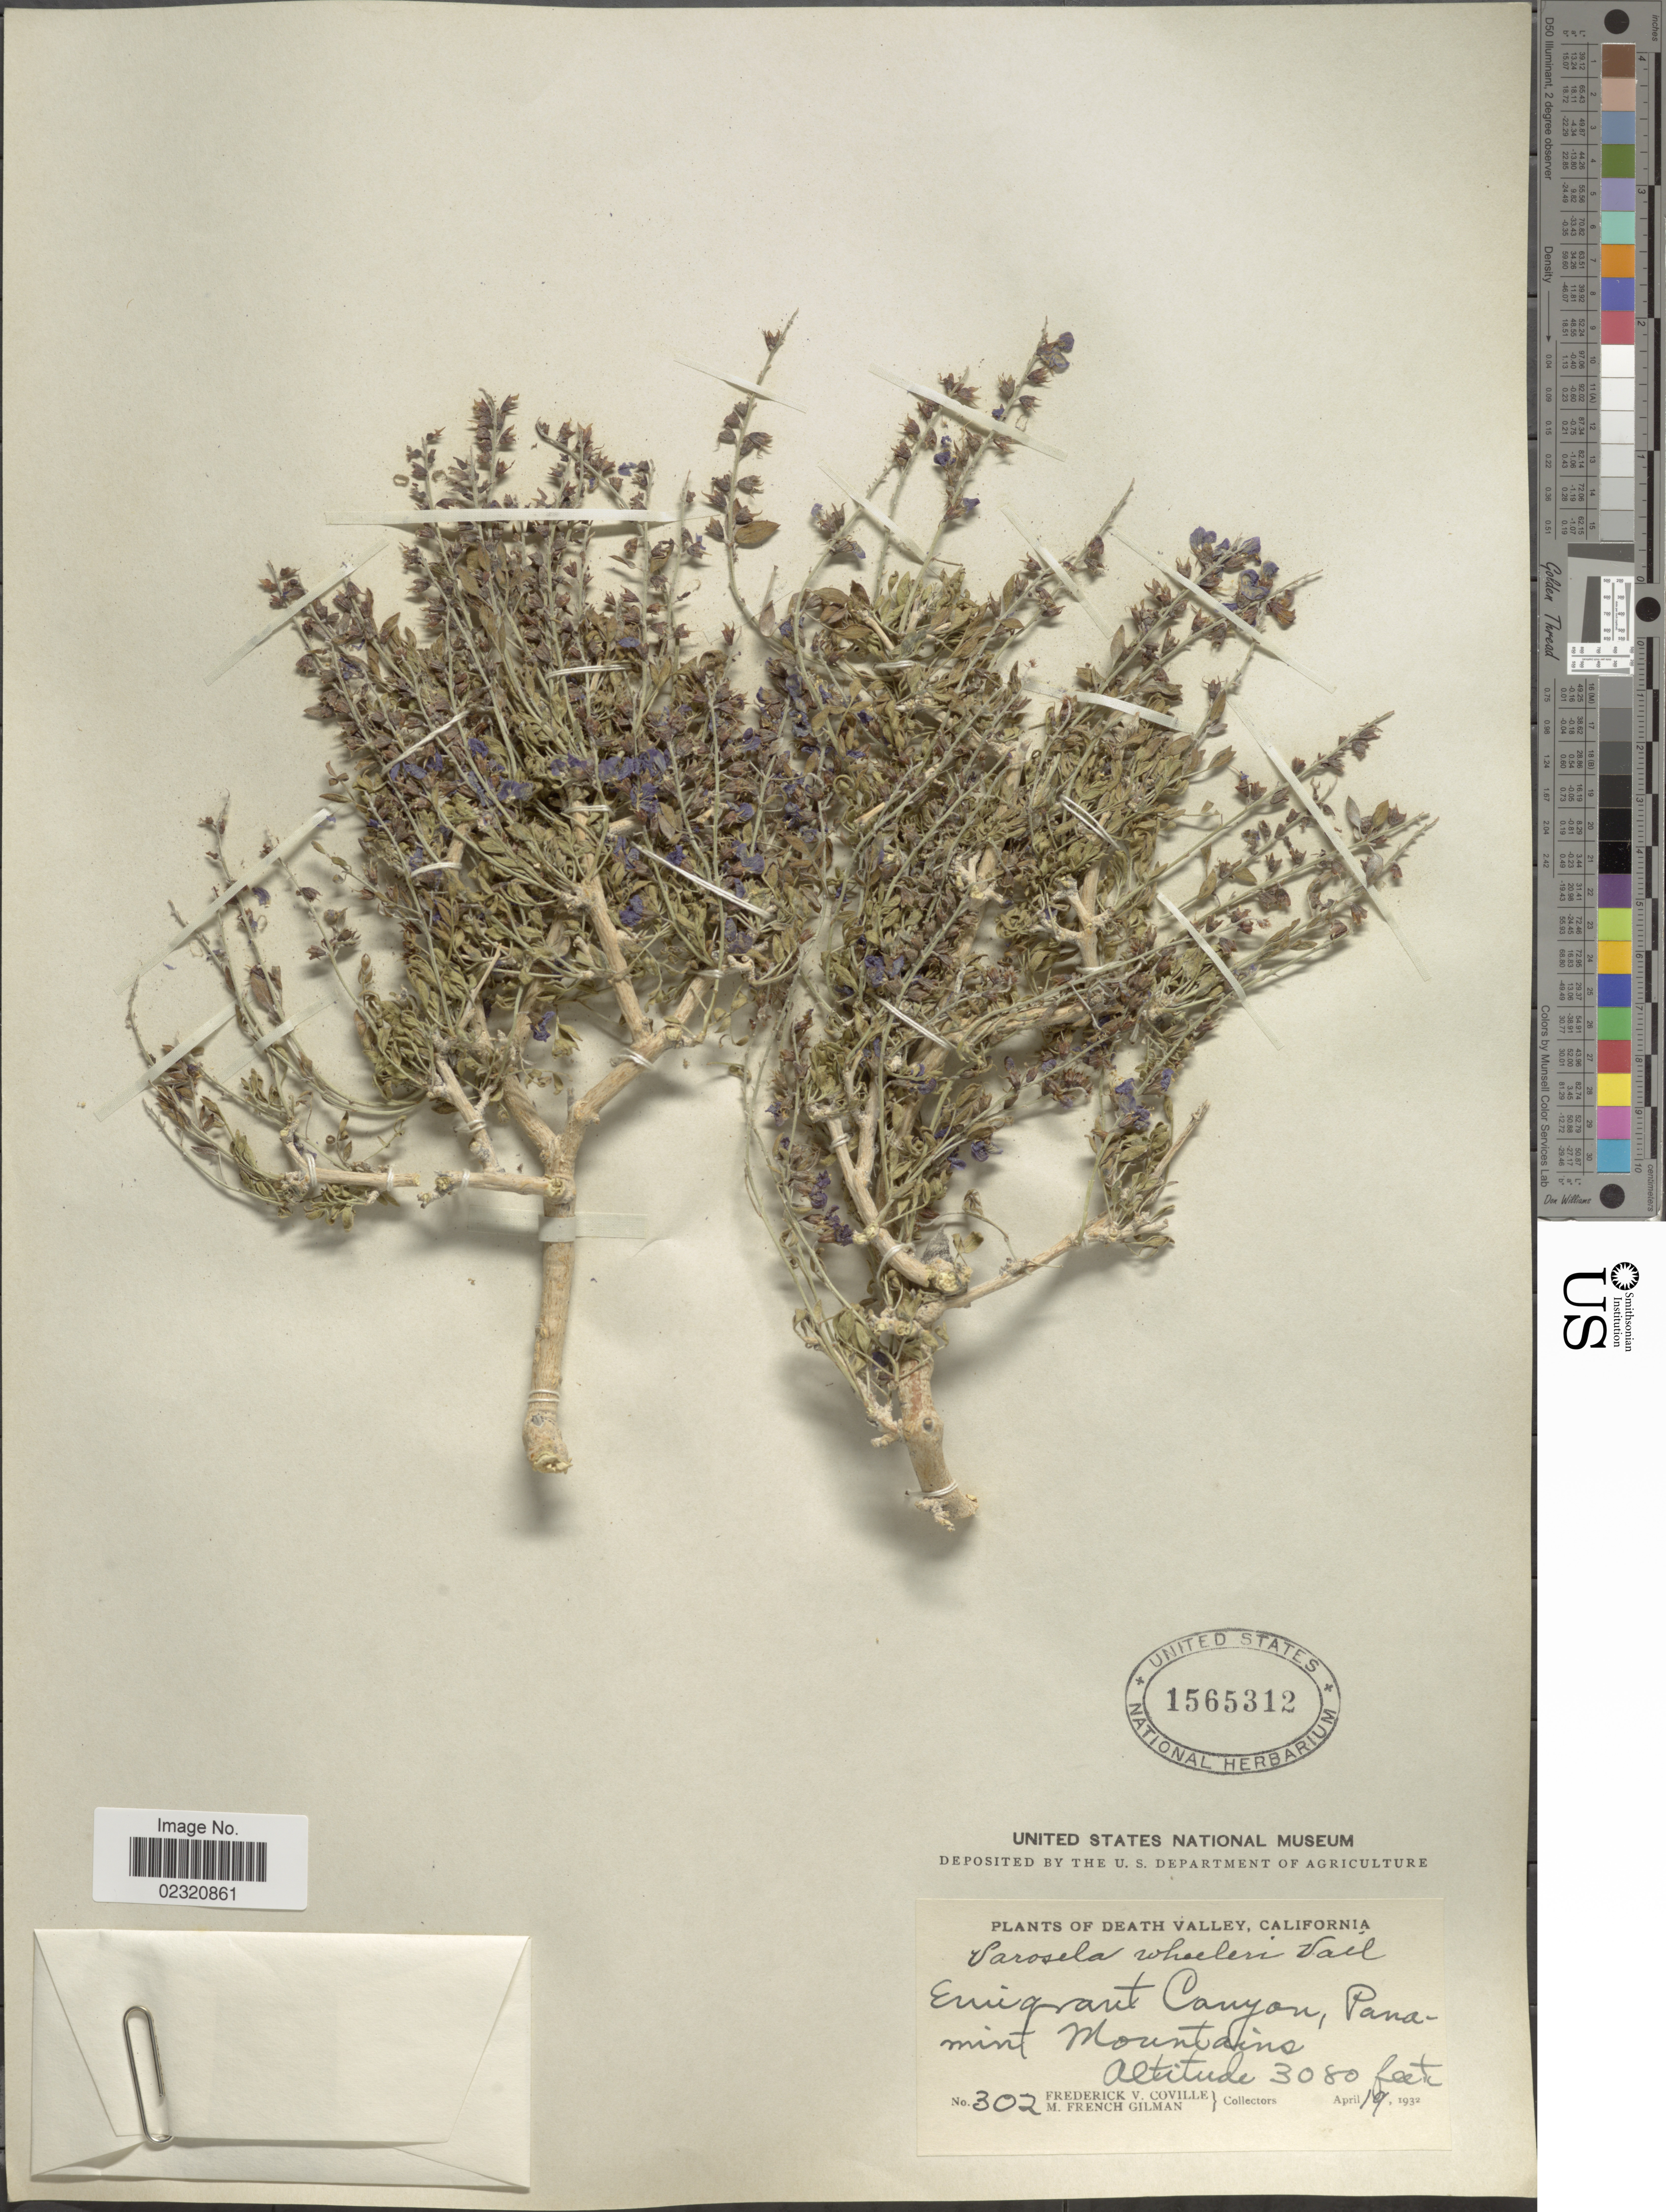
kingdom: Plantae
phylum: Tracheophyta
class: Magnoliopsida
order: Fabales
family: Fabaceae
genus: Psorothamnus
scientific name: Psorothamnus arborescens var. minutifolius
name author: (Parish) Barneby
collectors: F. V. Coville & M. F. Gilman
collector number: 302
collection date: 1932-04-19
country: United States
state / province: California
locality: Death Valley, Emigrant Canyon, Panamint Mountains.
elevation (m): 939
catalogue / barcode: US 1565312